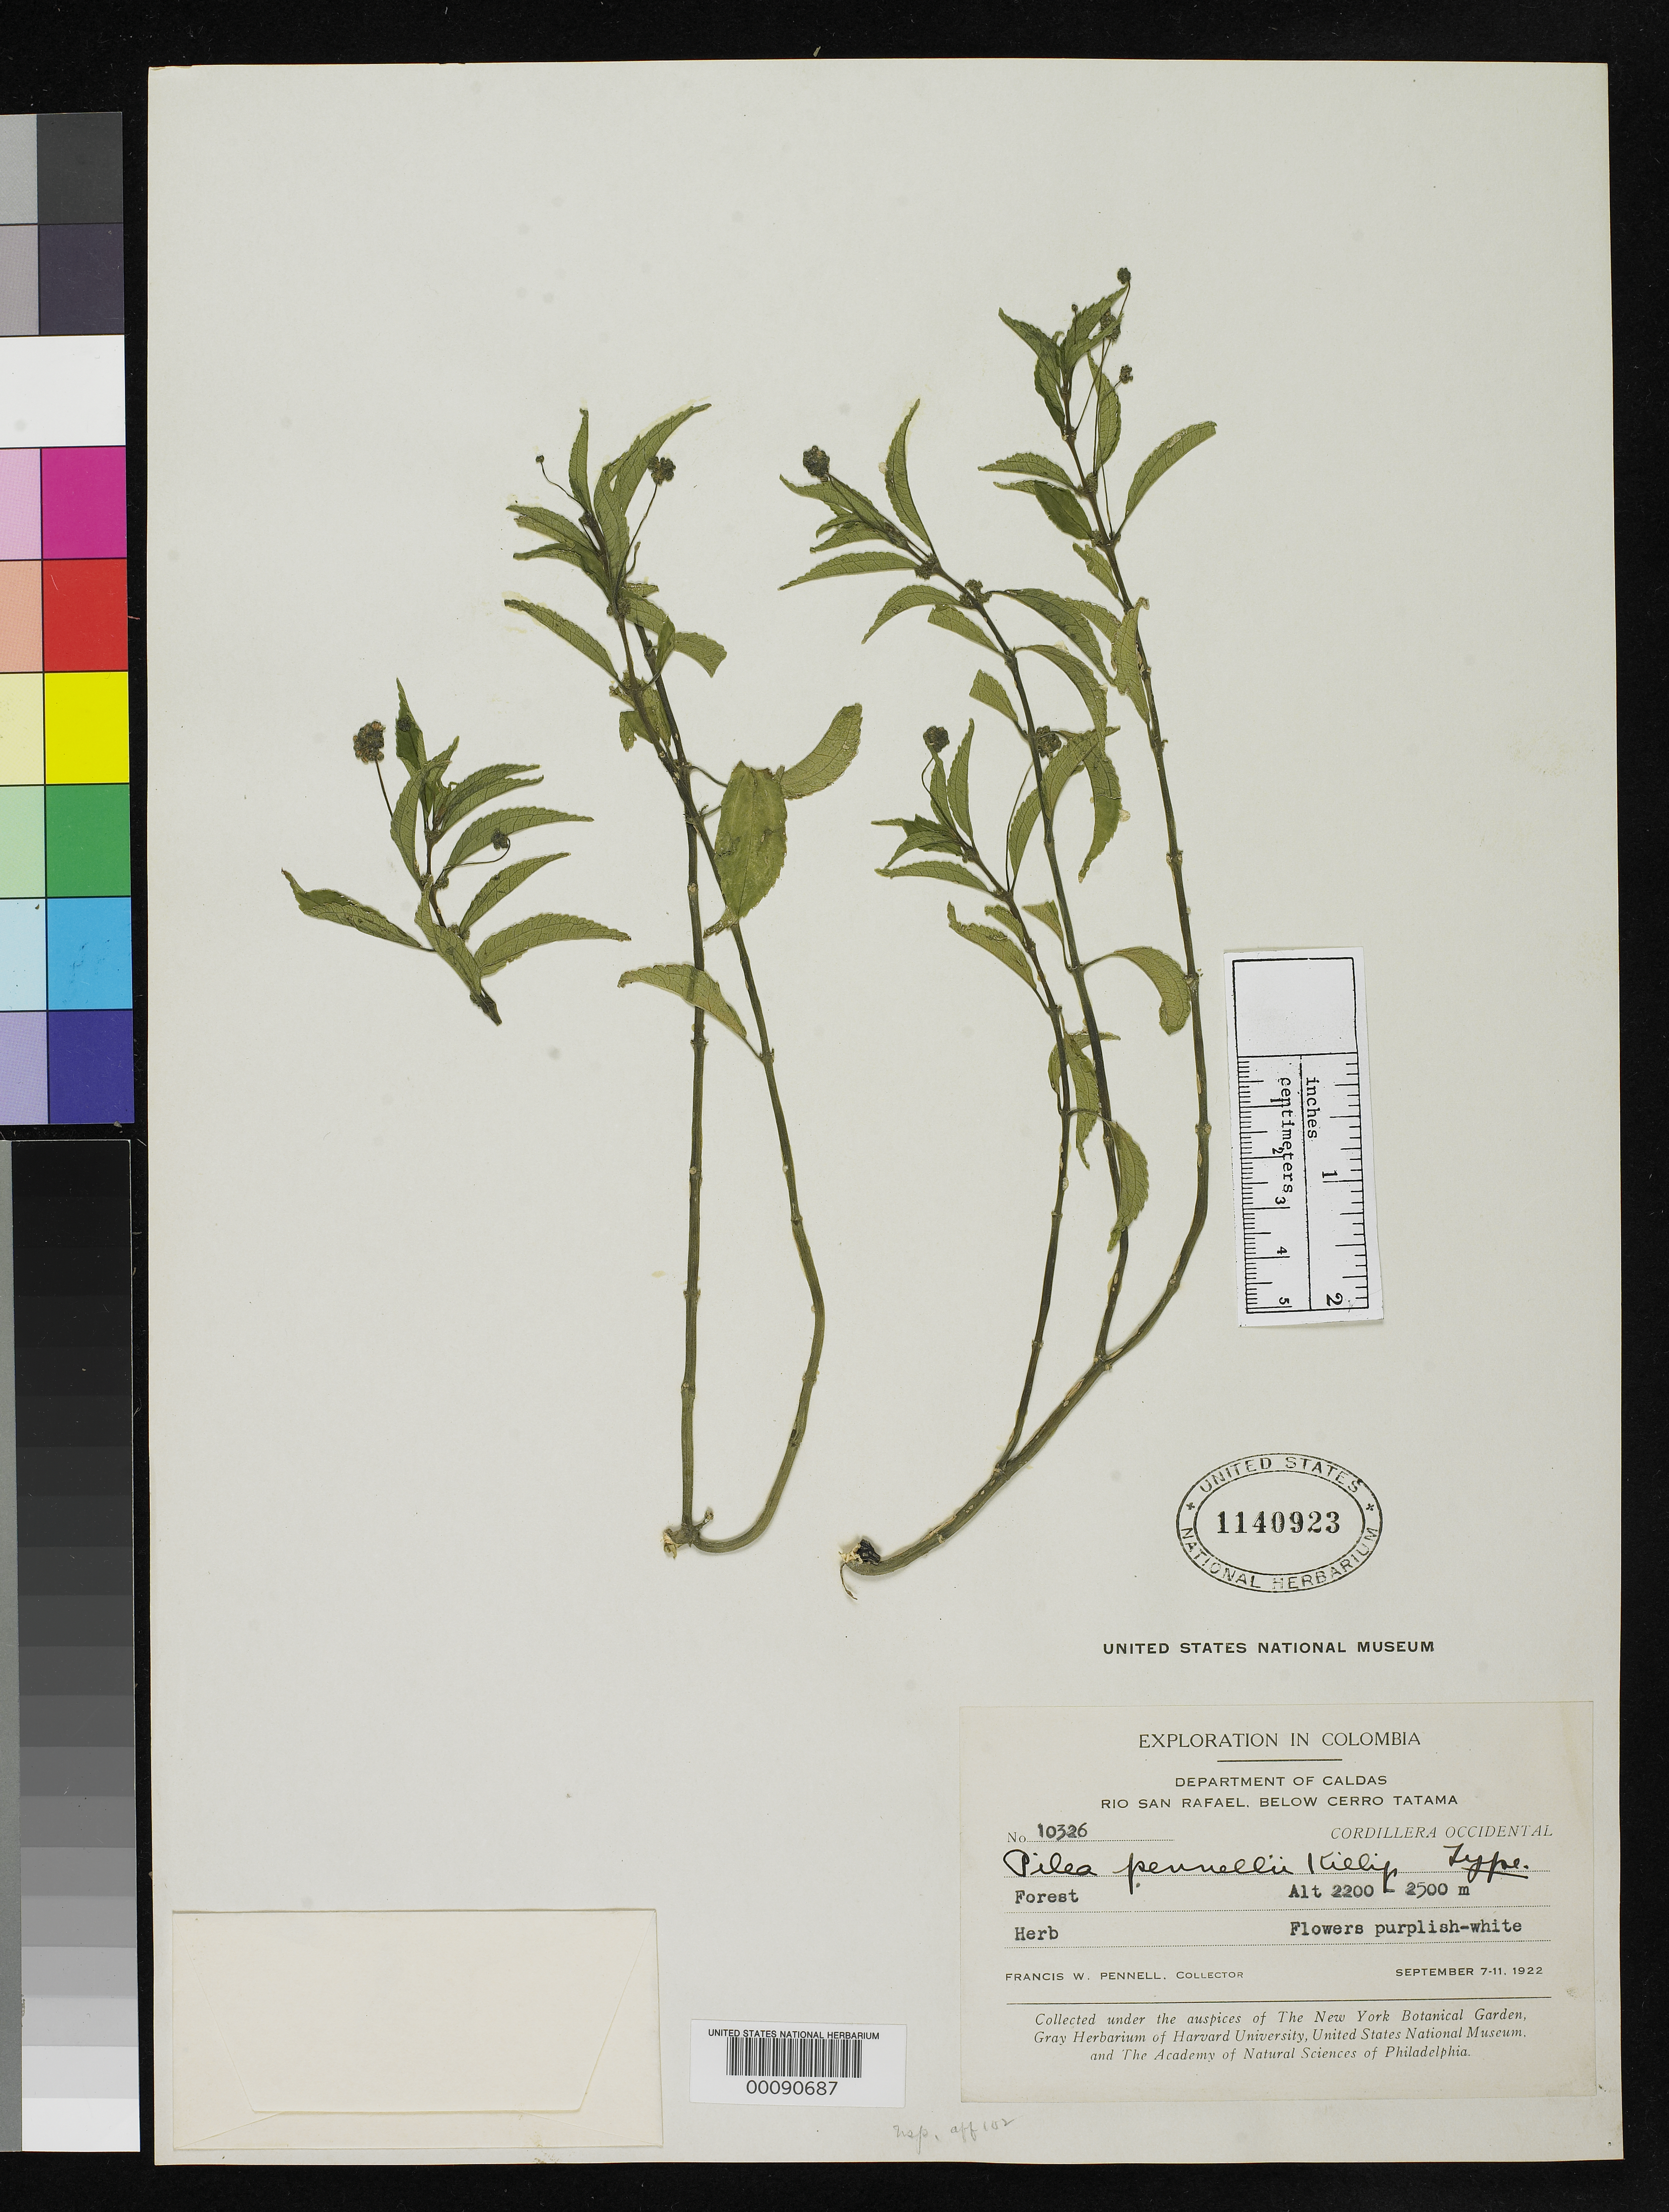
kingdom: Plantae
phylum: Tracheophyta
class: Magnoliopsida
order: Rosales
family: Urticaceae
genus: Pilea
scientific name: Pilea pennellii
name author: Killip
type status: Holotype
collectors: F. W. Pennell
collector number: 10326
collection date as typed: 07 Sep 1922 to 11 Sep 1922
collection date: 1922-09-07/1922-09-11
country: Colombia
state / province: Caldas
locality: Rio San Rafael, below Cerro Tatama.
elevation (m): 2200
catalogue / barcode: US 1140923